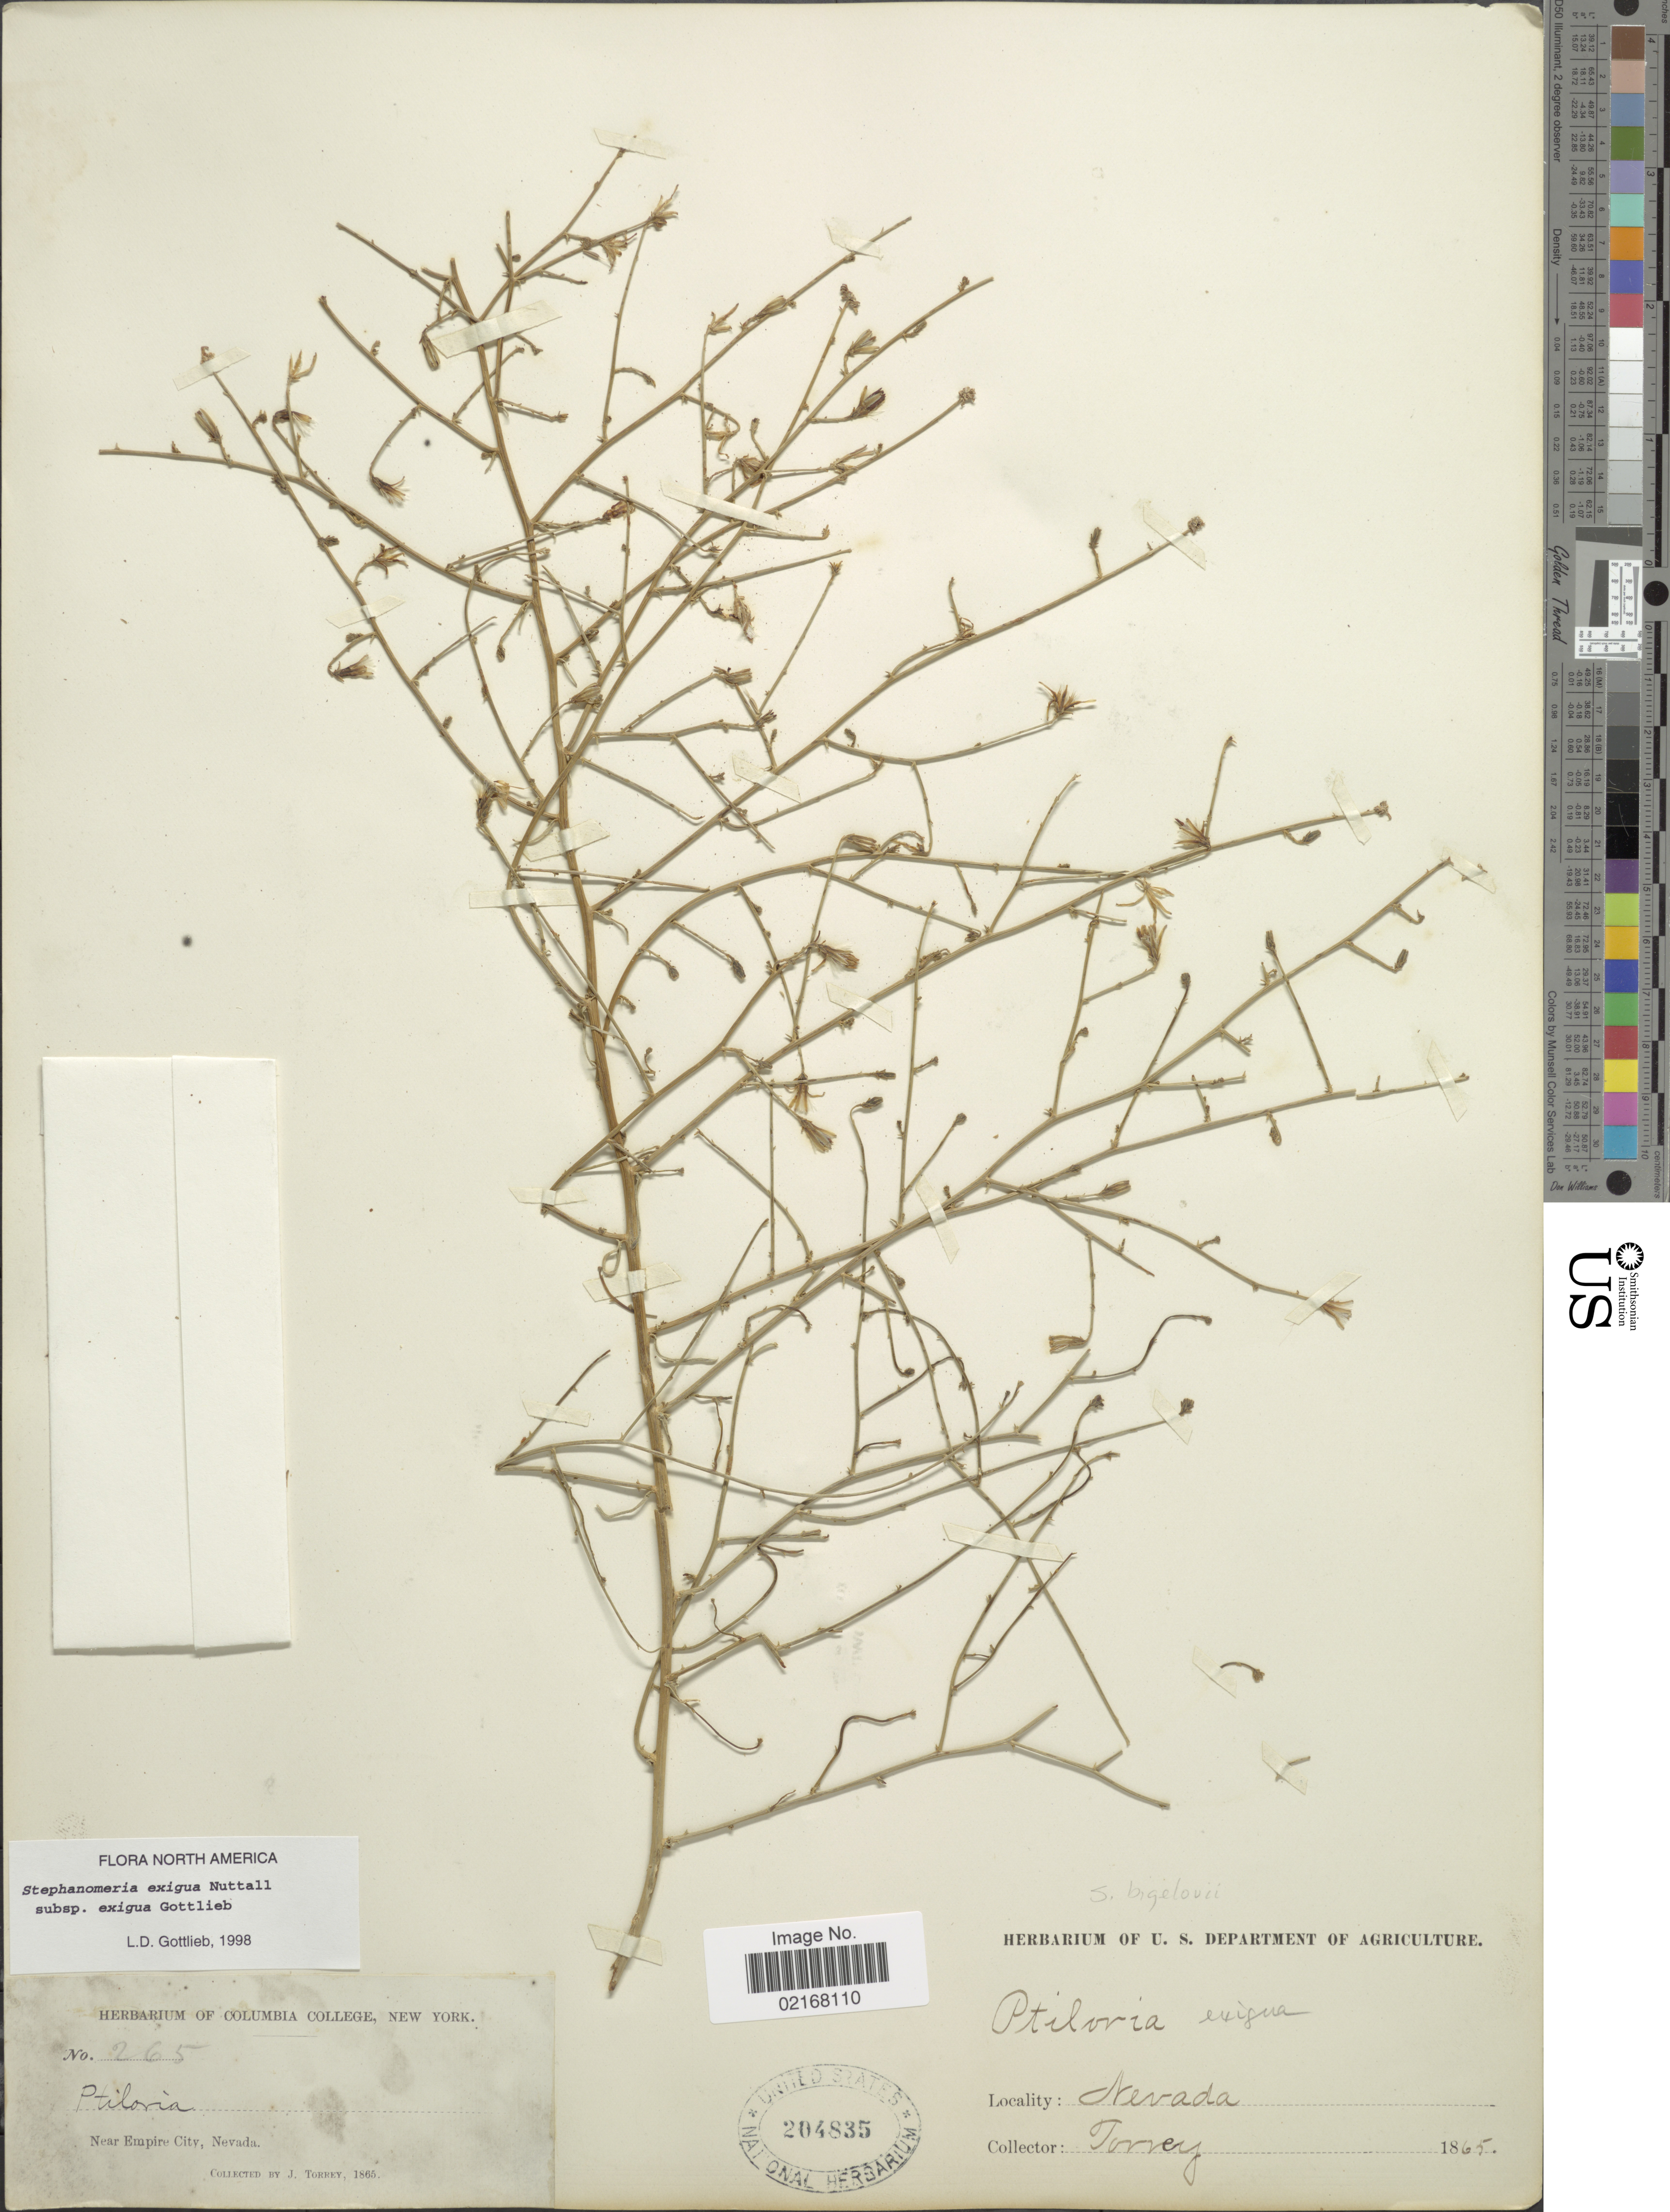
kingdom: Plantae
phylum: Tracheophyta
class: Magnoliopsida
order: Asterales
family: Asteraceae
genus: Stephanomeria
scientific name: Stephanomeria exigua subsp. exigua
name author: Nutt.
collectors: J. Torrey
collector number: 265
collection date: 1865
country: United States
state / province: Nevada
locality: Near Empire City, Nevada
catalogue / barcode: US 204835